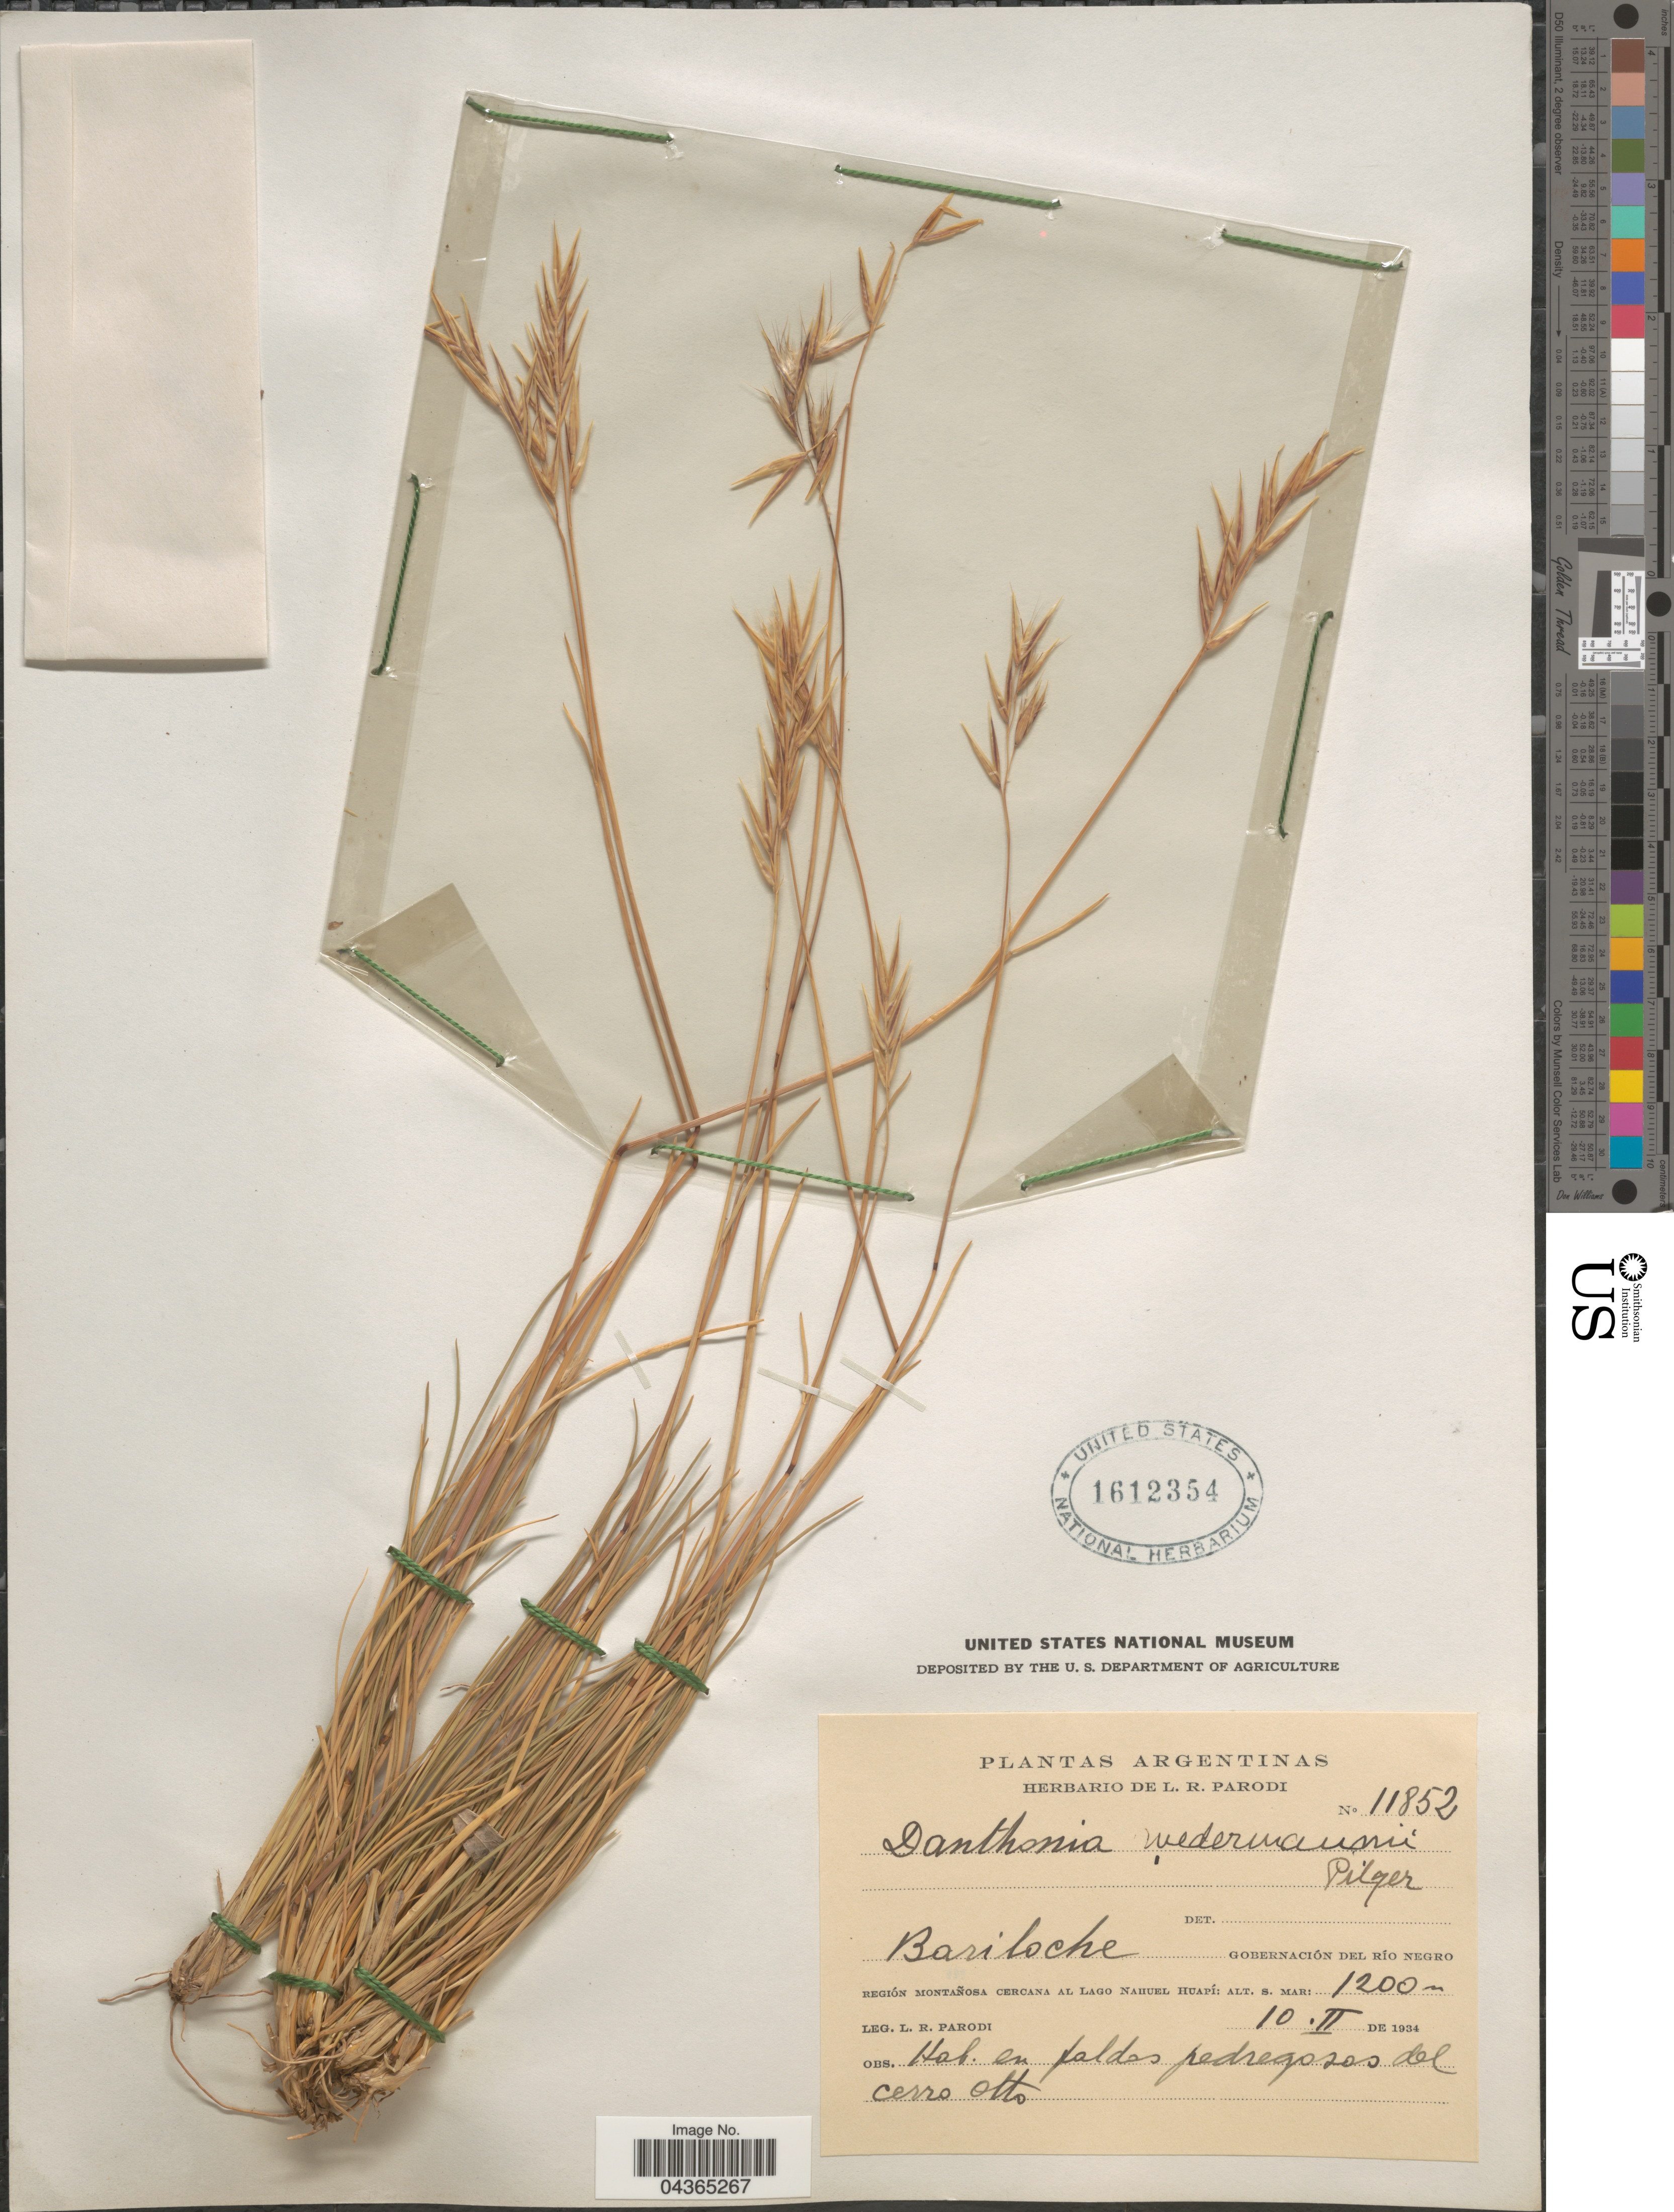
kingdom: Plantae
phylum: Tracheophyta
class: Liliopsida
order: Poales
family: Poaceae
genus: Rytidosperma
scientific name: Rytidosperma virescens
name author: (É. Desv.) Nicora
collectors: L. R. Parodi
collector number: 11852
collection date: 1934-02-10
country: Argentina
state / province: Rio Negro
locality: Bariloche. Gobernacíon del Río Negro. Región Montañosa cercana al Lago Nahuel Huapí.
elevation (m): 1200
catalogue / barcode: US 1612354